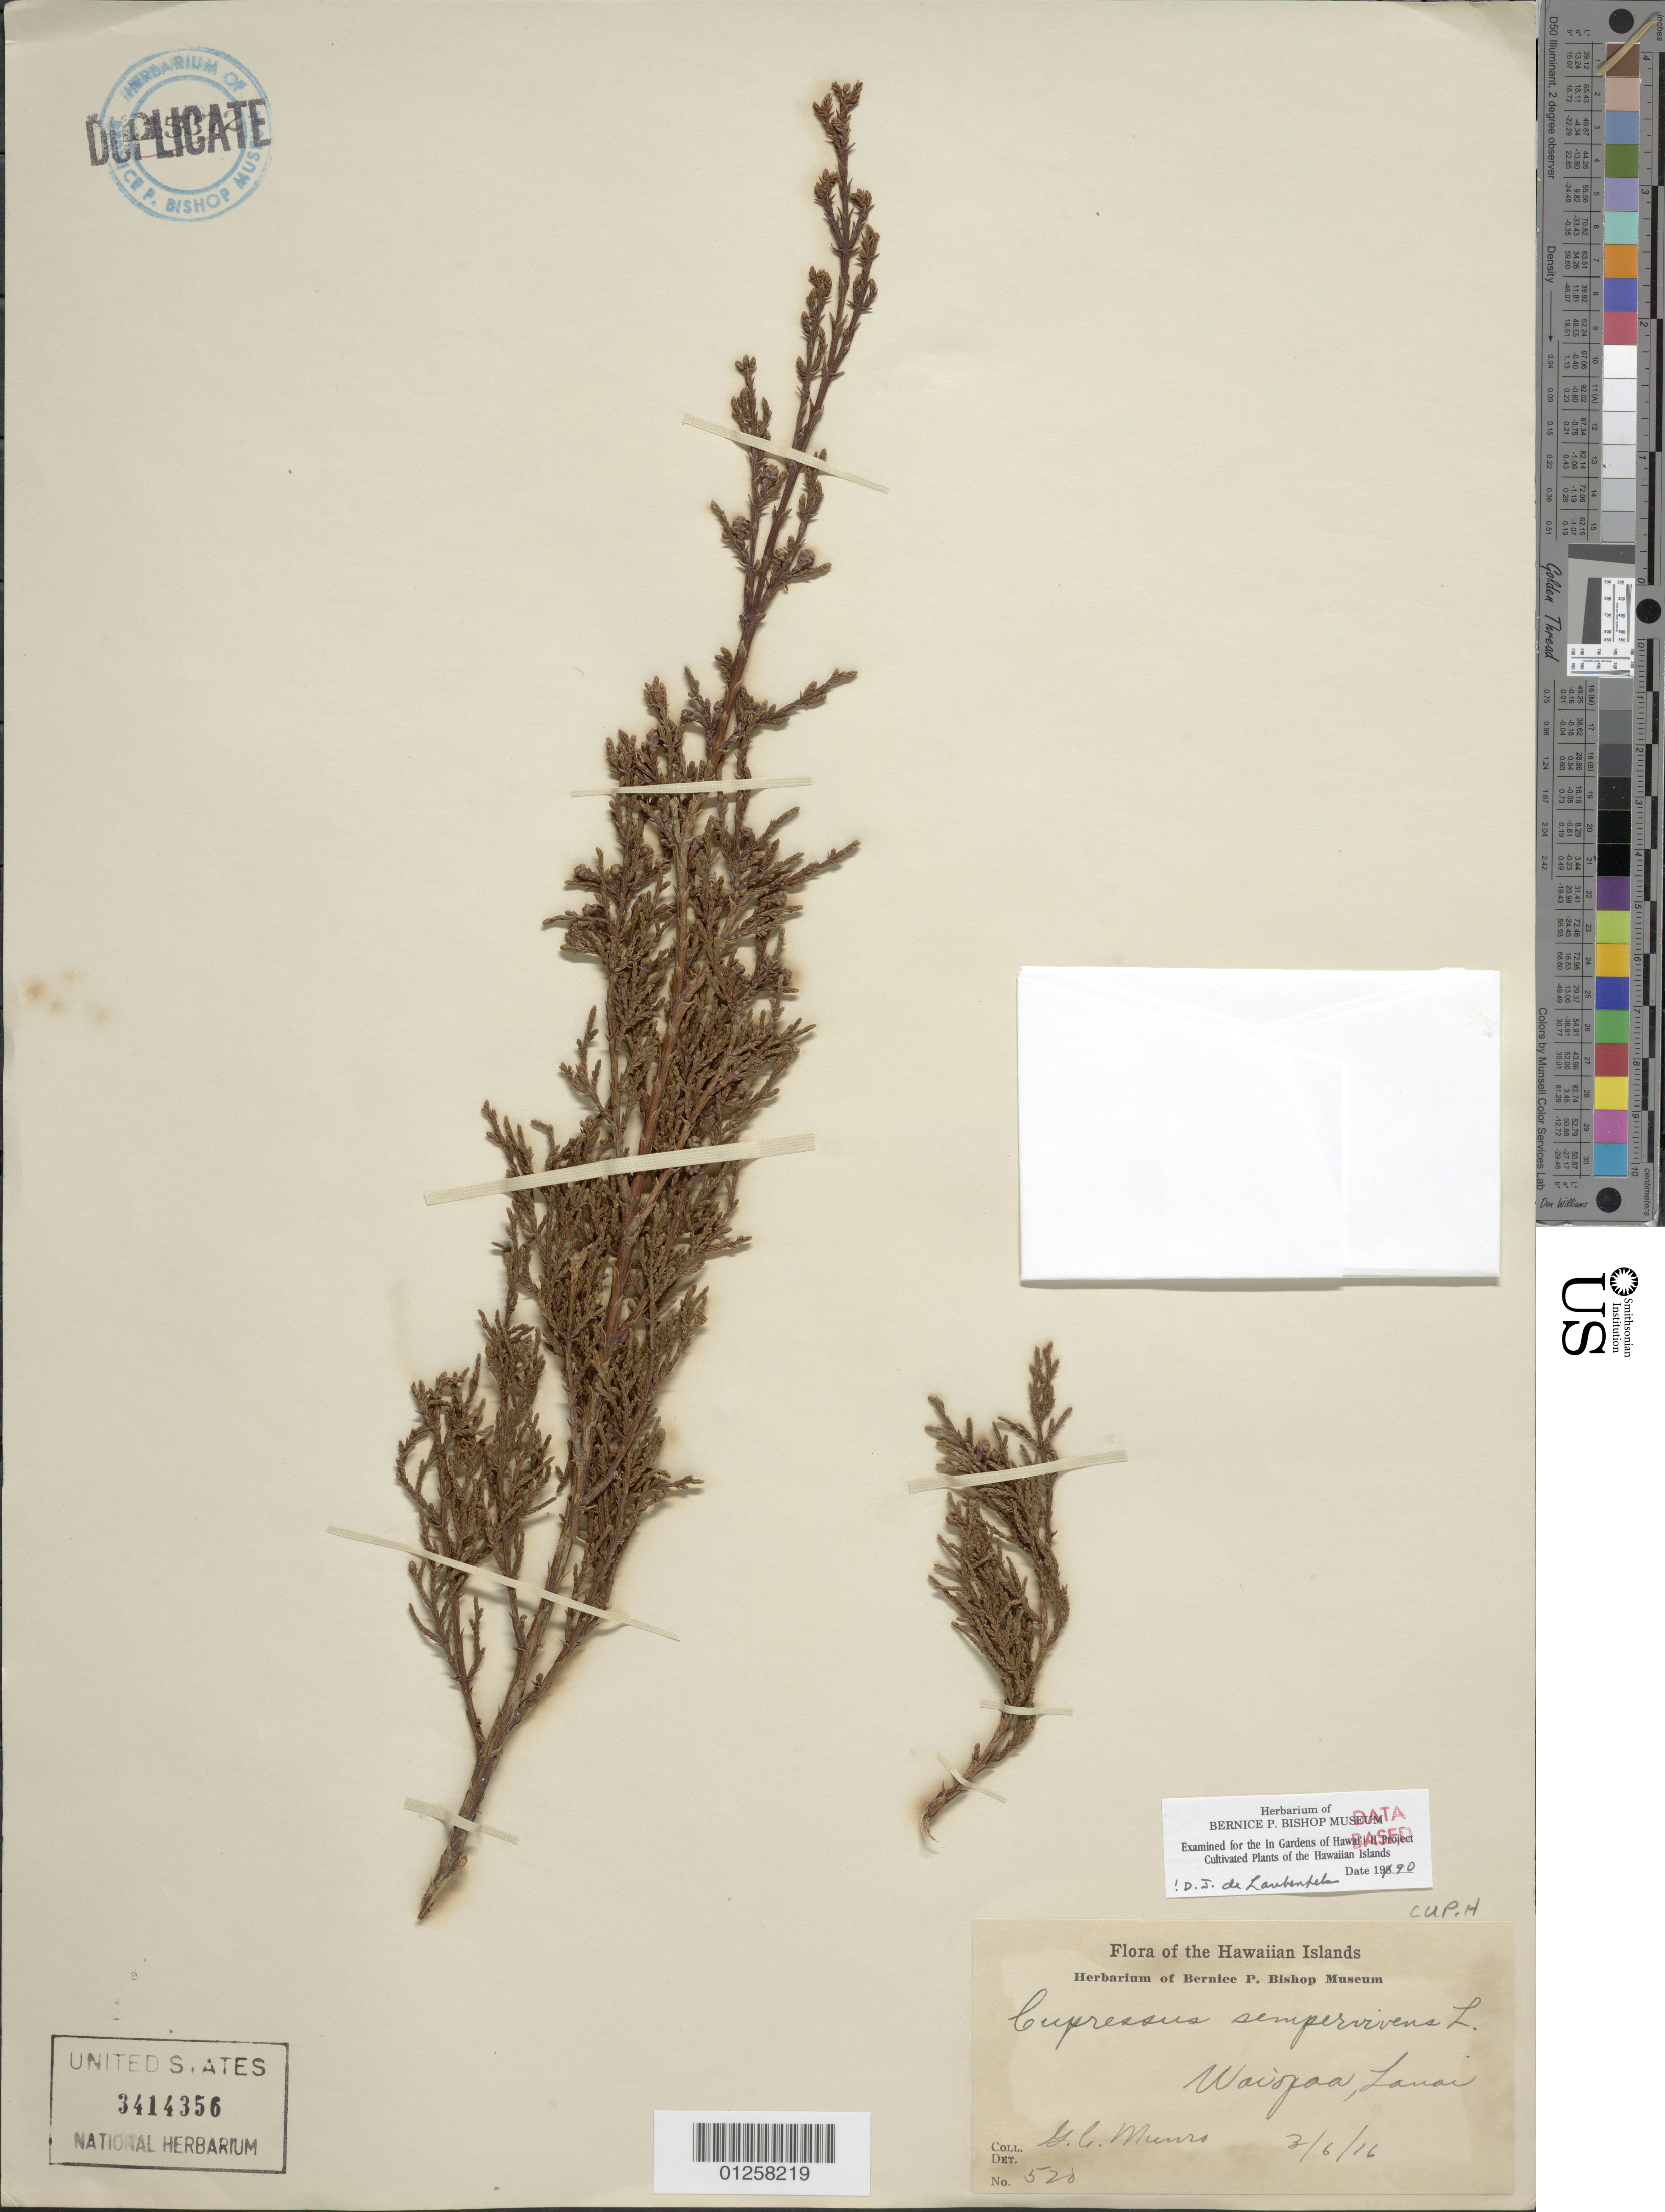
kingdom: Plantae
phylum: Tracheophyta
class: Pinopsida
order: Pinales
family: Cupressaceae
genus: Cupressus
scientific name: Cupressus sempervirens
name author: L.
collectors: G. C. Munro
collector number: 520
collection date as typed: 3/6/16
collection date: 1916-03-06 or 1916-06-03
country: United States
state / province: Hawaii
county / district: Maui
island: Lana'i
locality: Waiopae.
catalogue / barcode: US 3414356